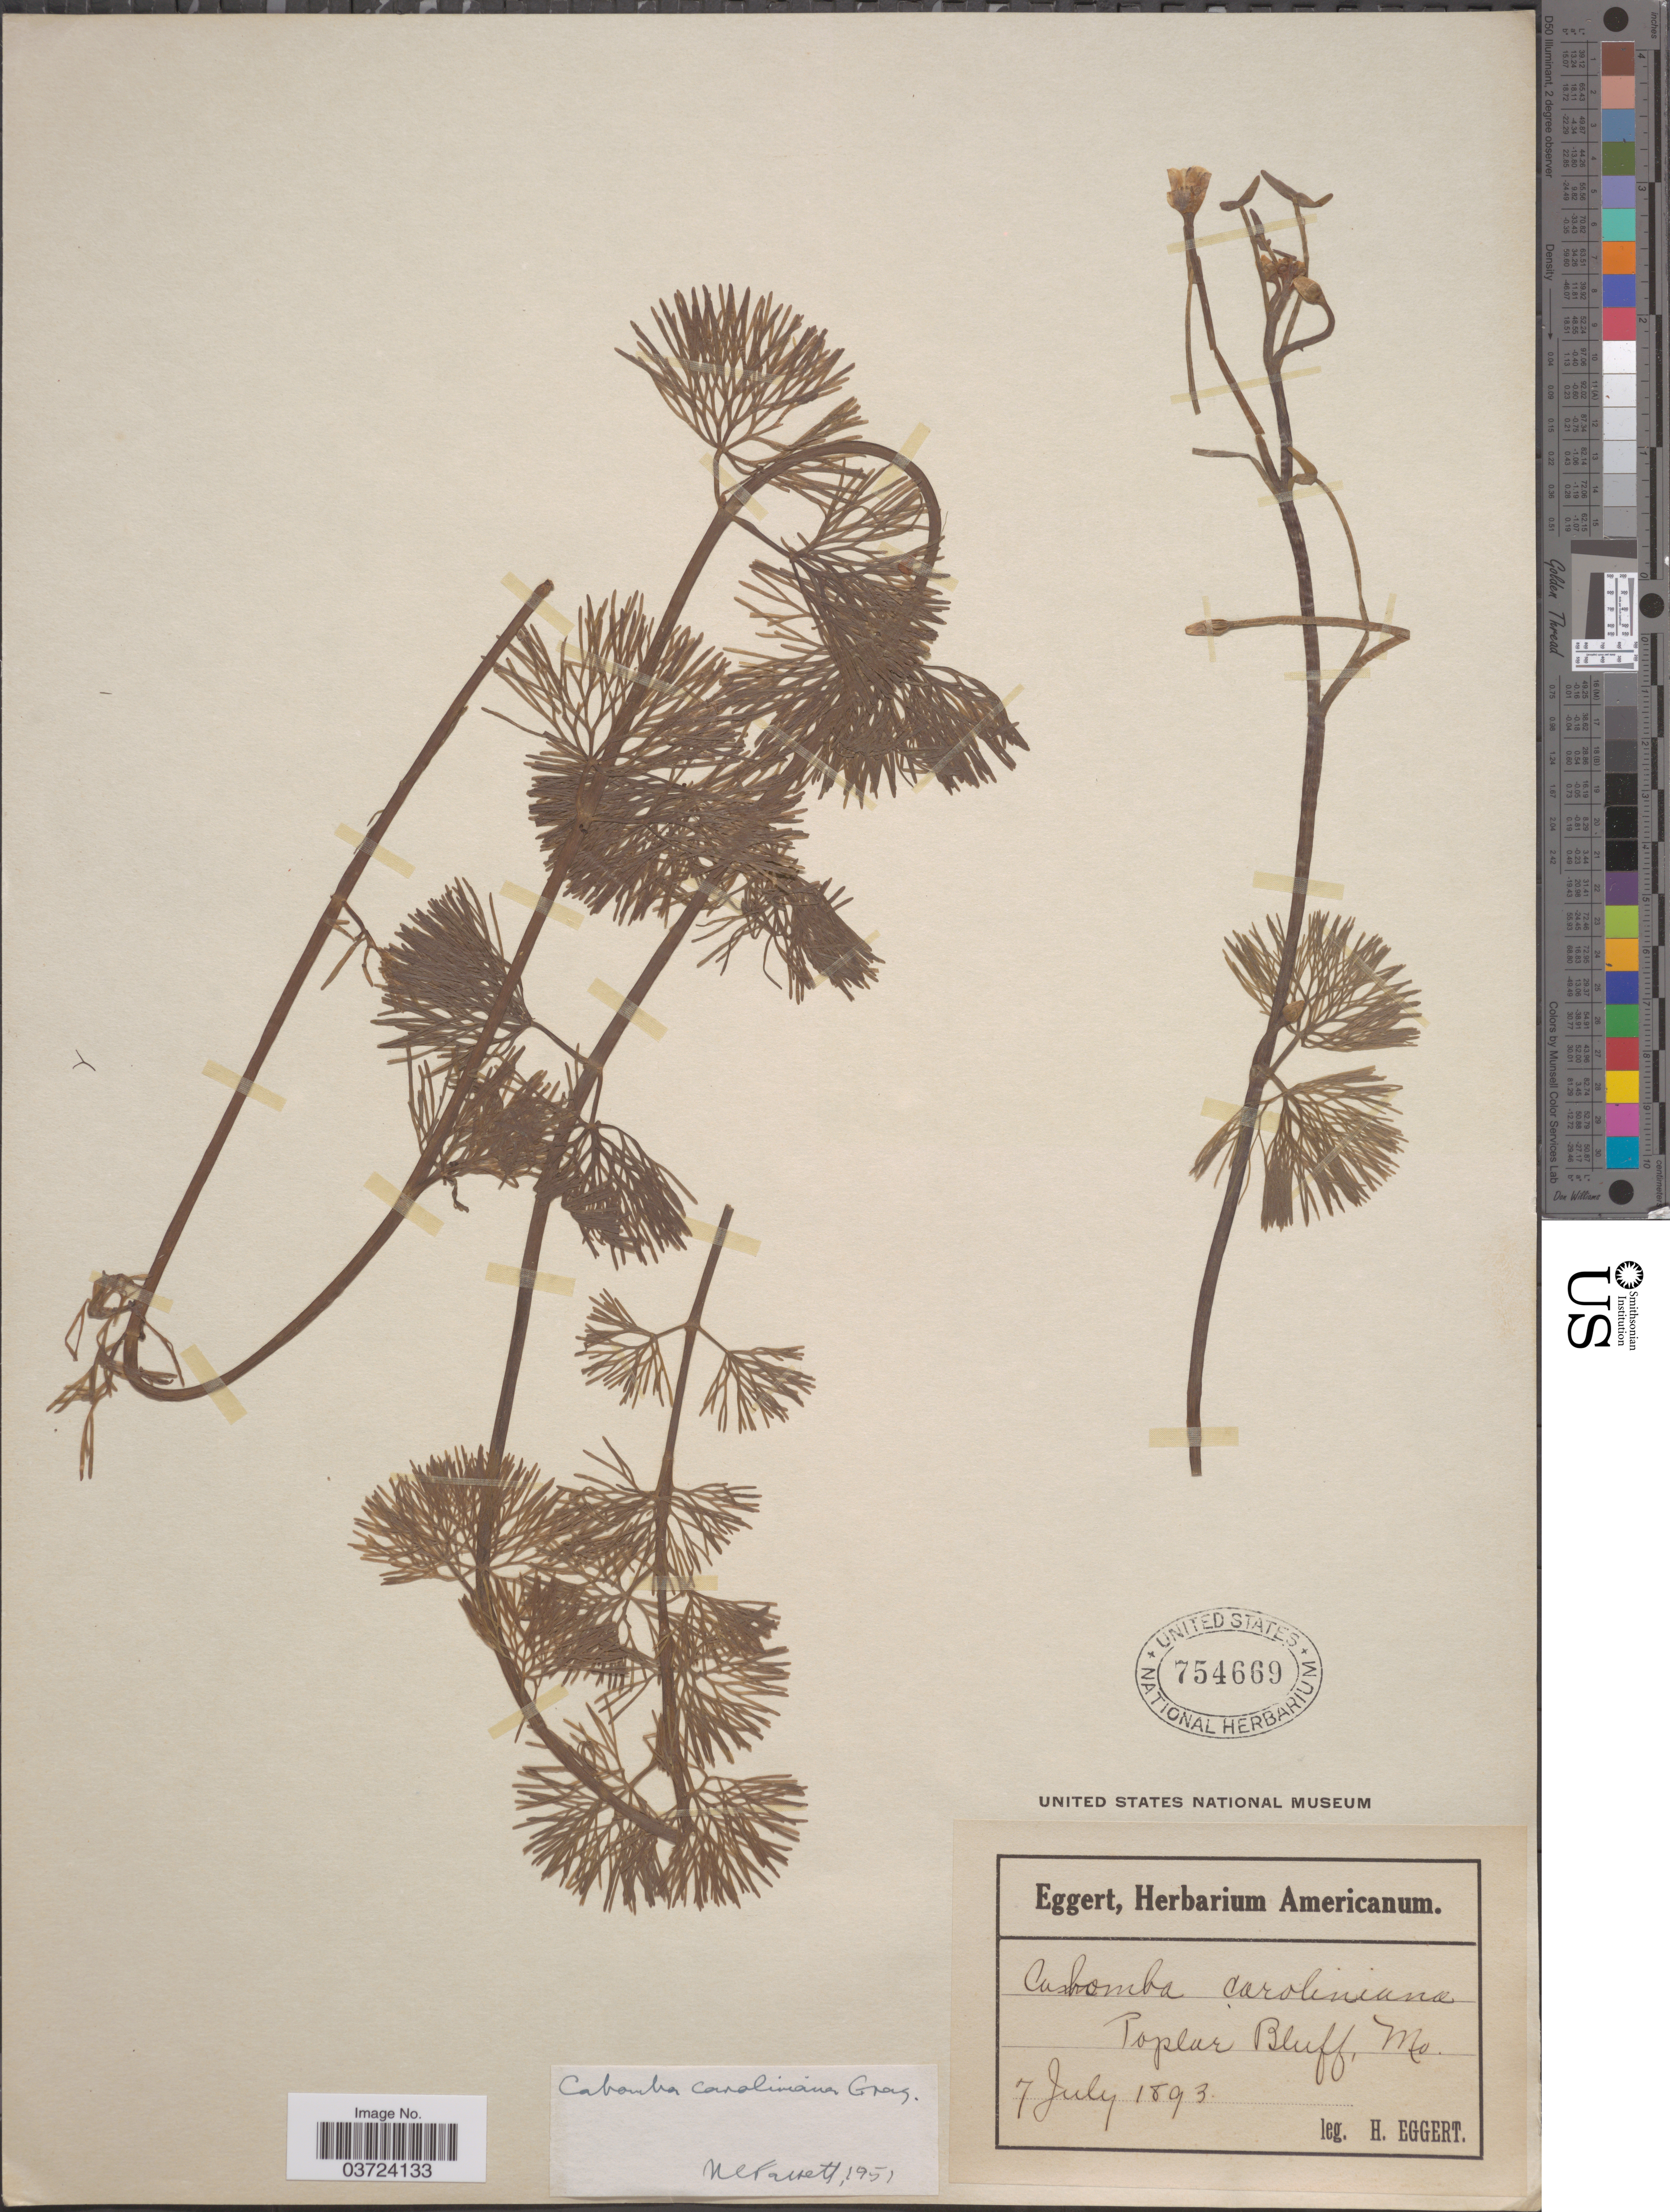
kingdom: Plantae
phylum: Tracheophyta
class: Magnoliopsida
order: Nymphaeales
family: Cabombaceae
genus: Cabomba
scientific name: Cabomba caroliniana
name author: A. Gray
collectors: H. Eggert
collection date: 1893-07-07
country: United States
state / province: Missouri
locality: Poplar Bluff.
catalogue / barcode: US 754669